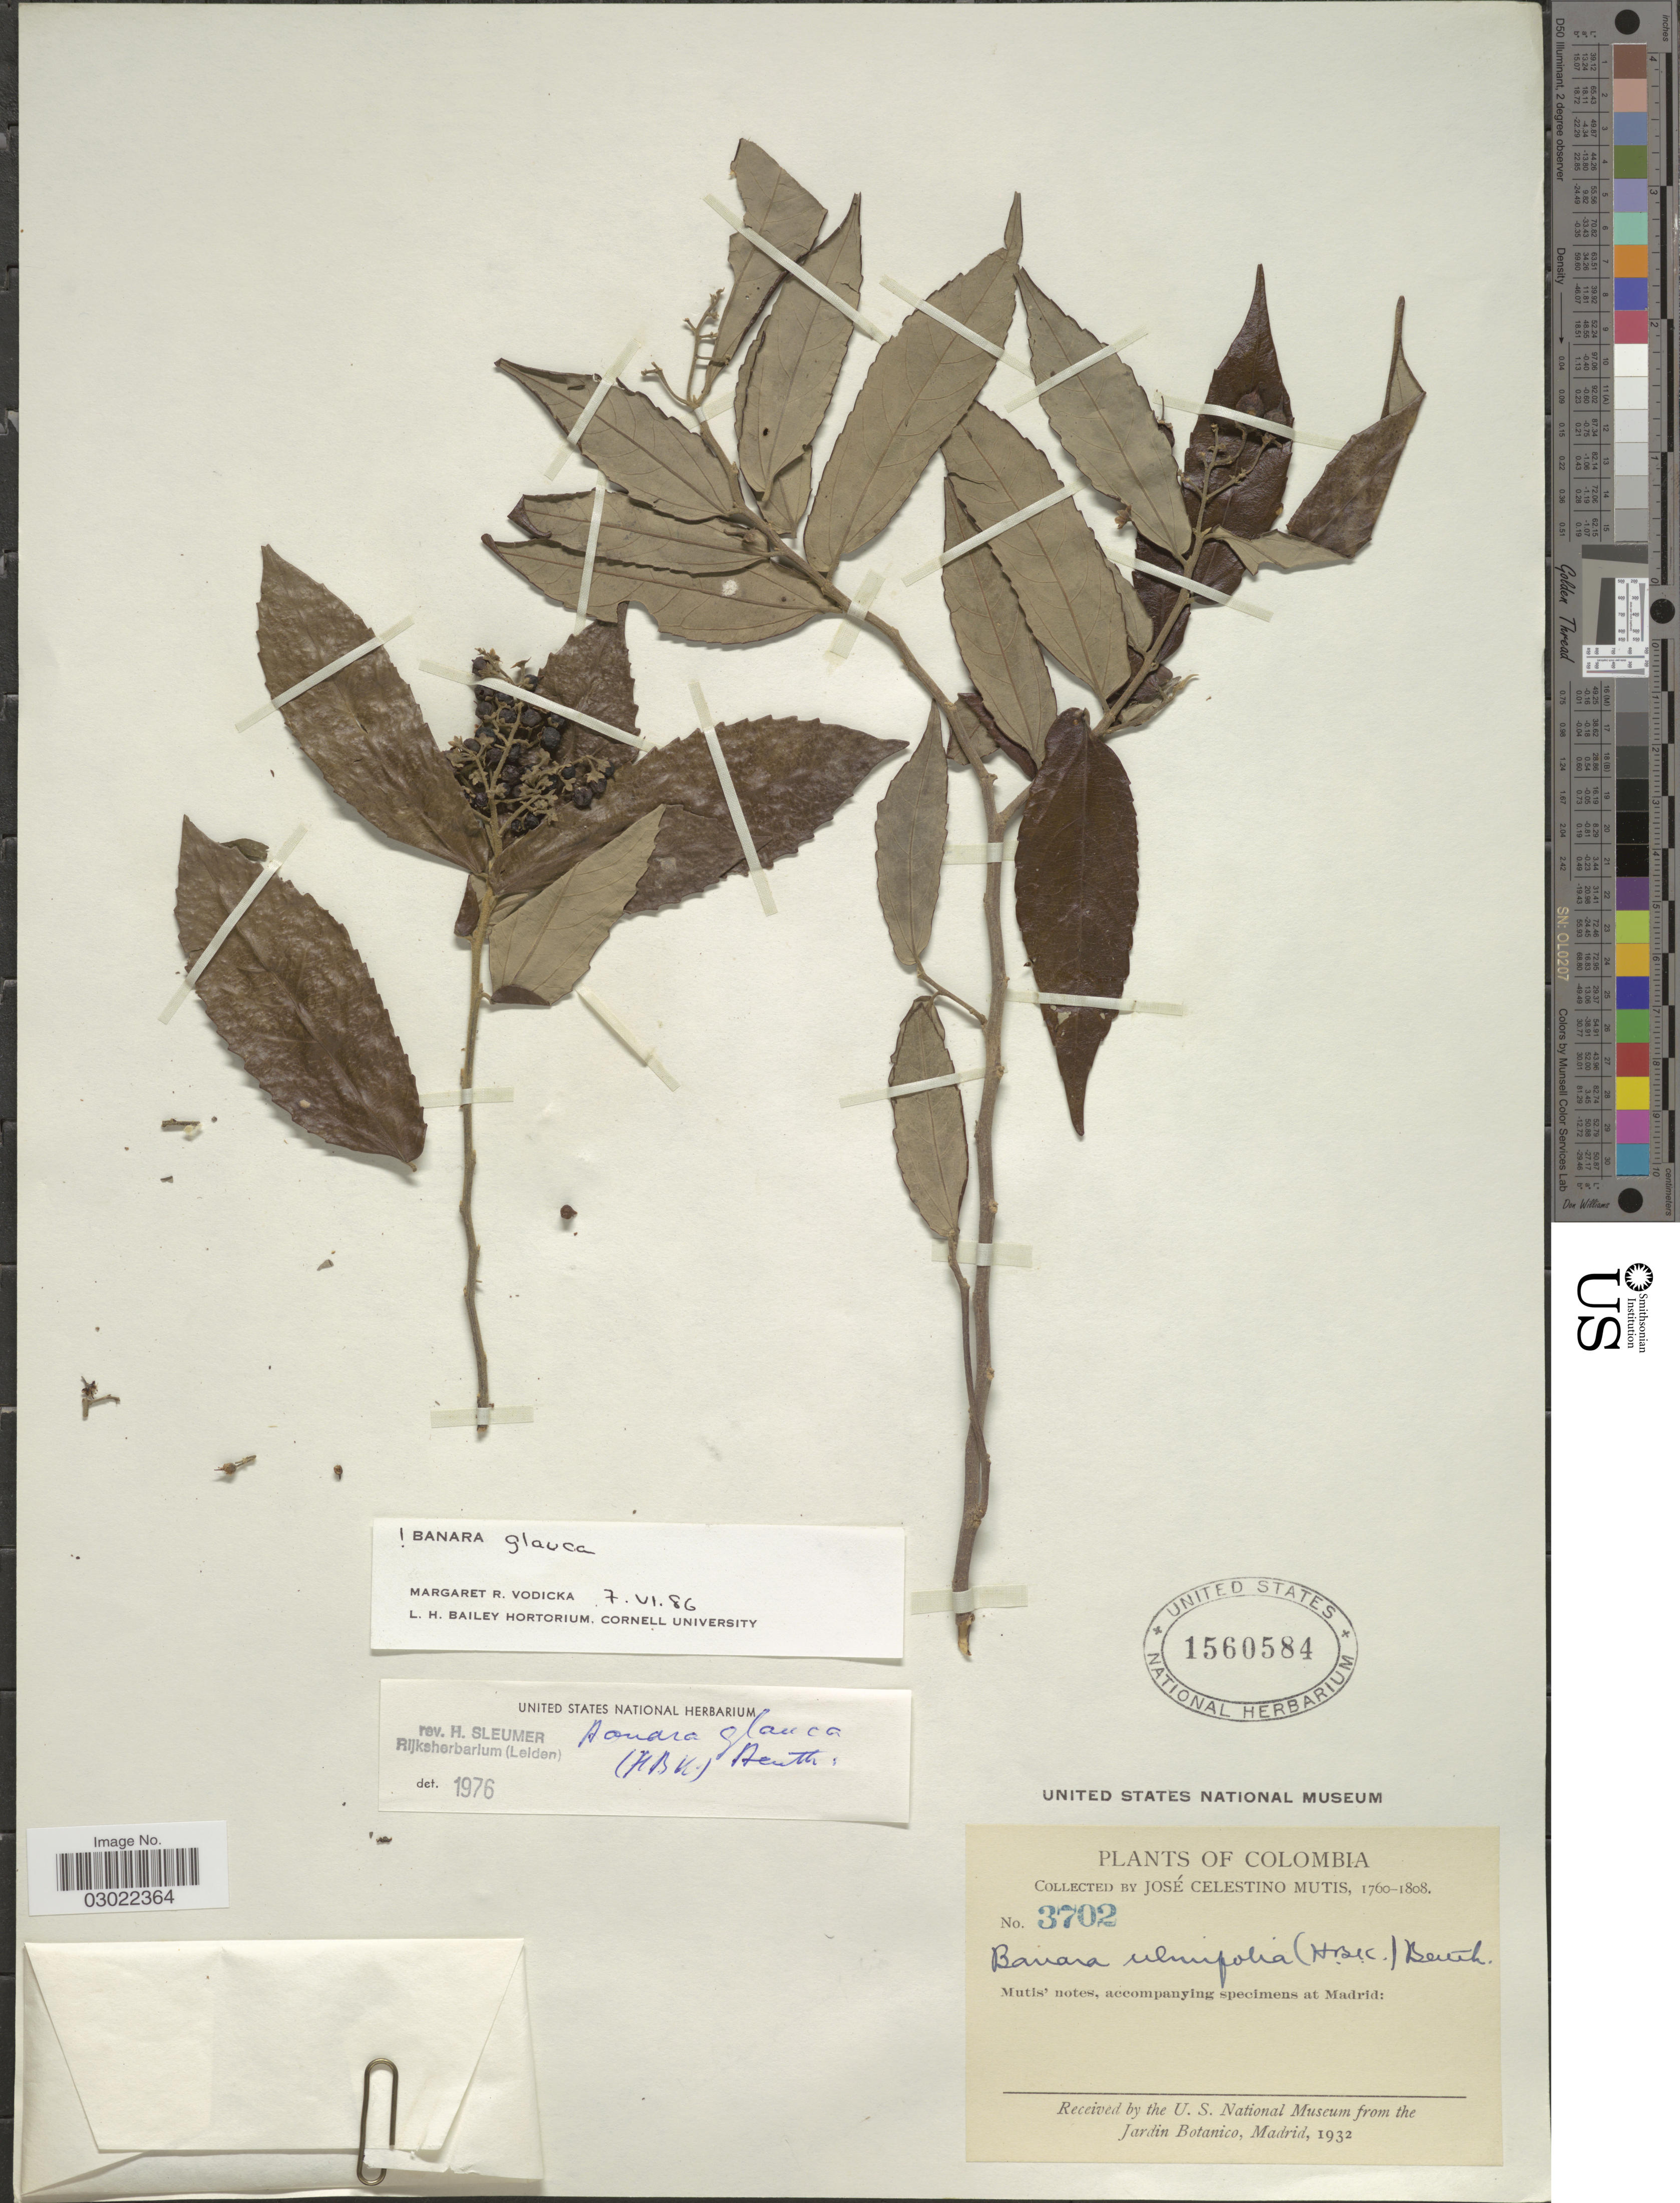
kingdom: Plantae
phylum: Tracheophyta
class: Magnoliopsida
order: Malpighiales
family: Salicaceae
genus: Banara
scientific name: Banara glauca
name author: (Kunth) Benth.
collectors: J. C. B. Mutis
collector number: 3702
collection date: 1760/1808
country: Colombia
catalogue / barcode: US 1560584